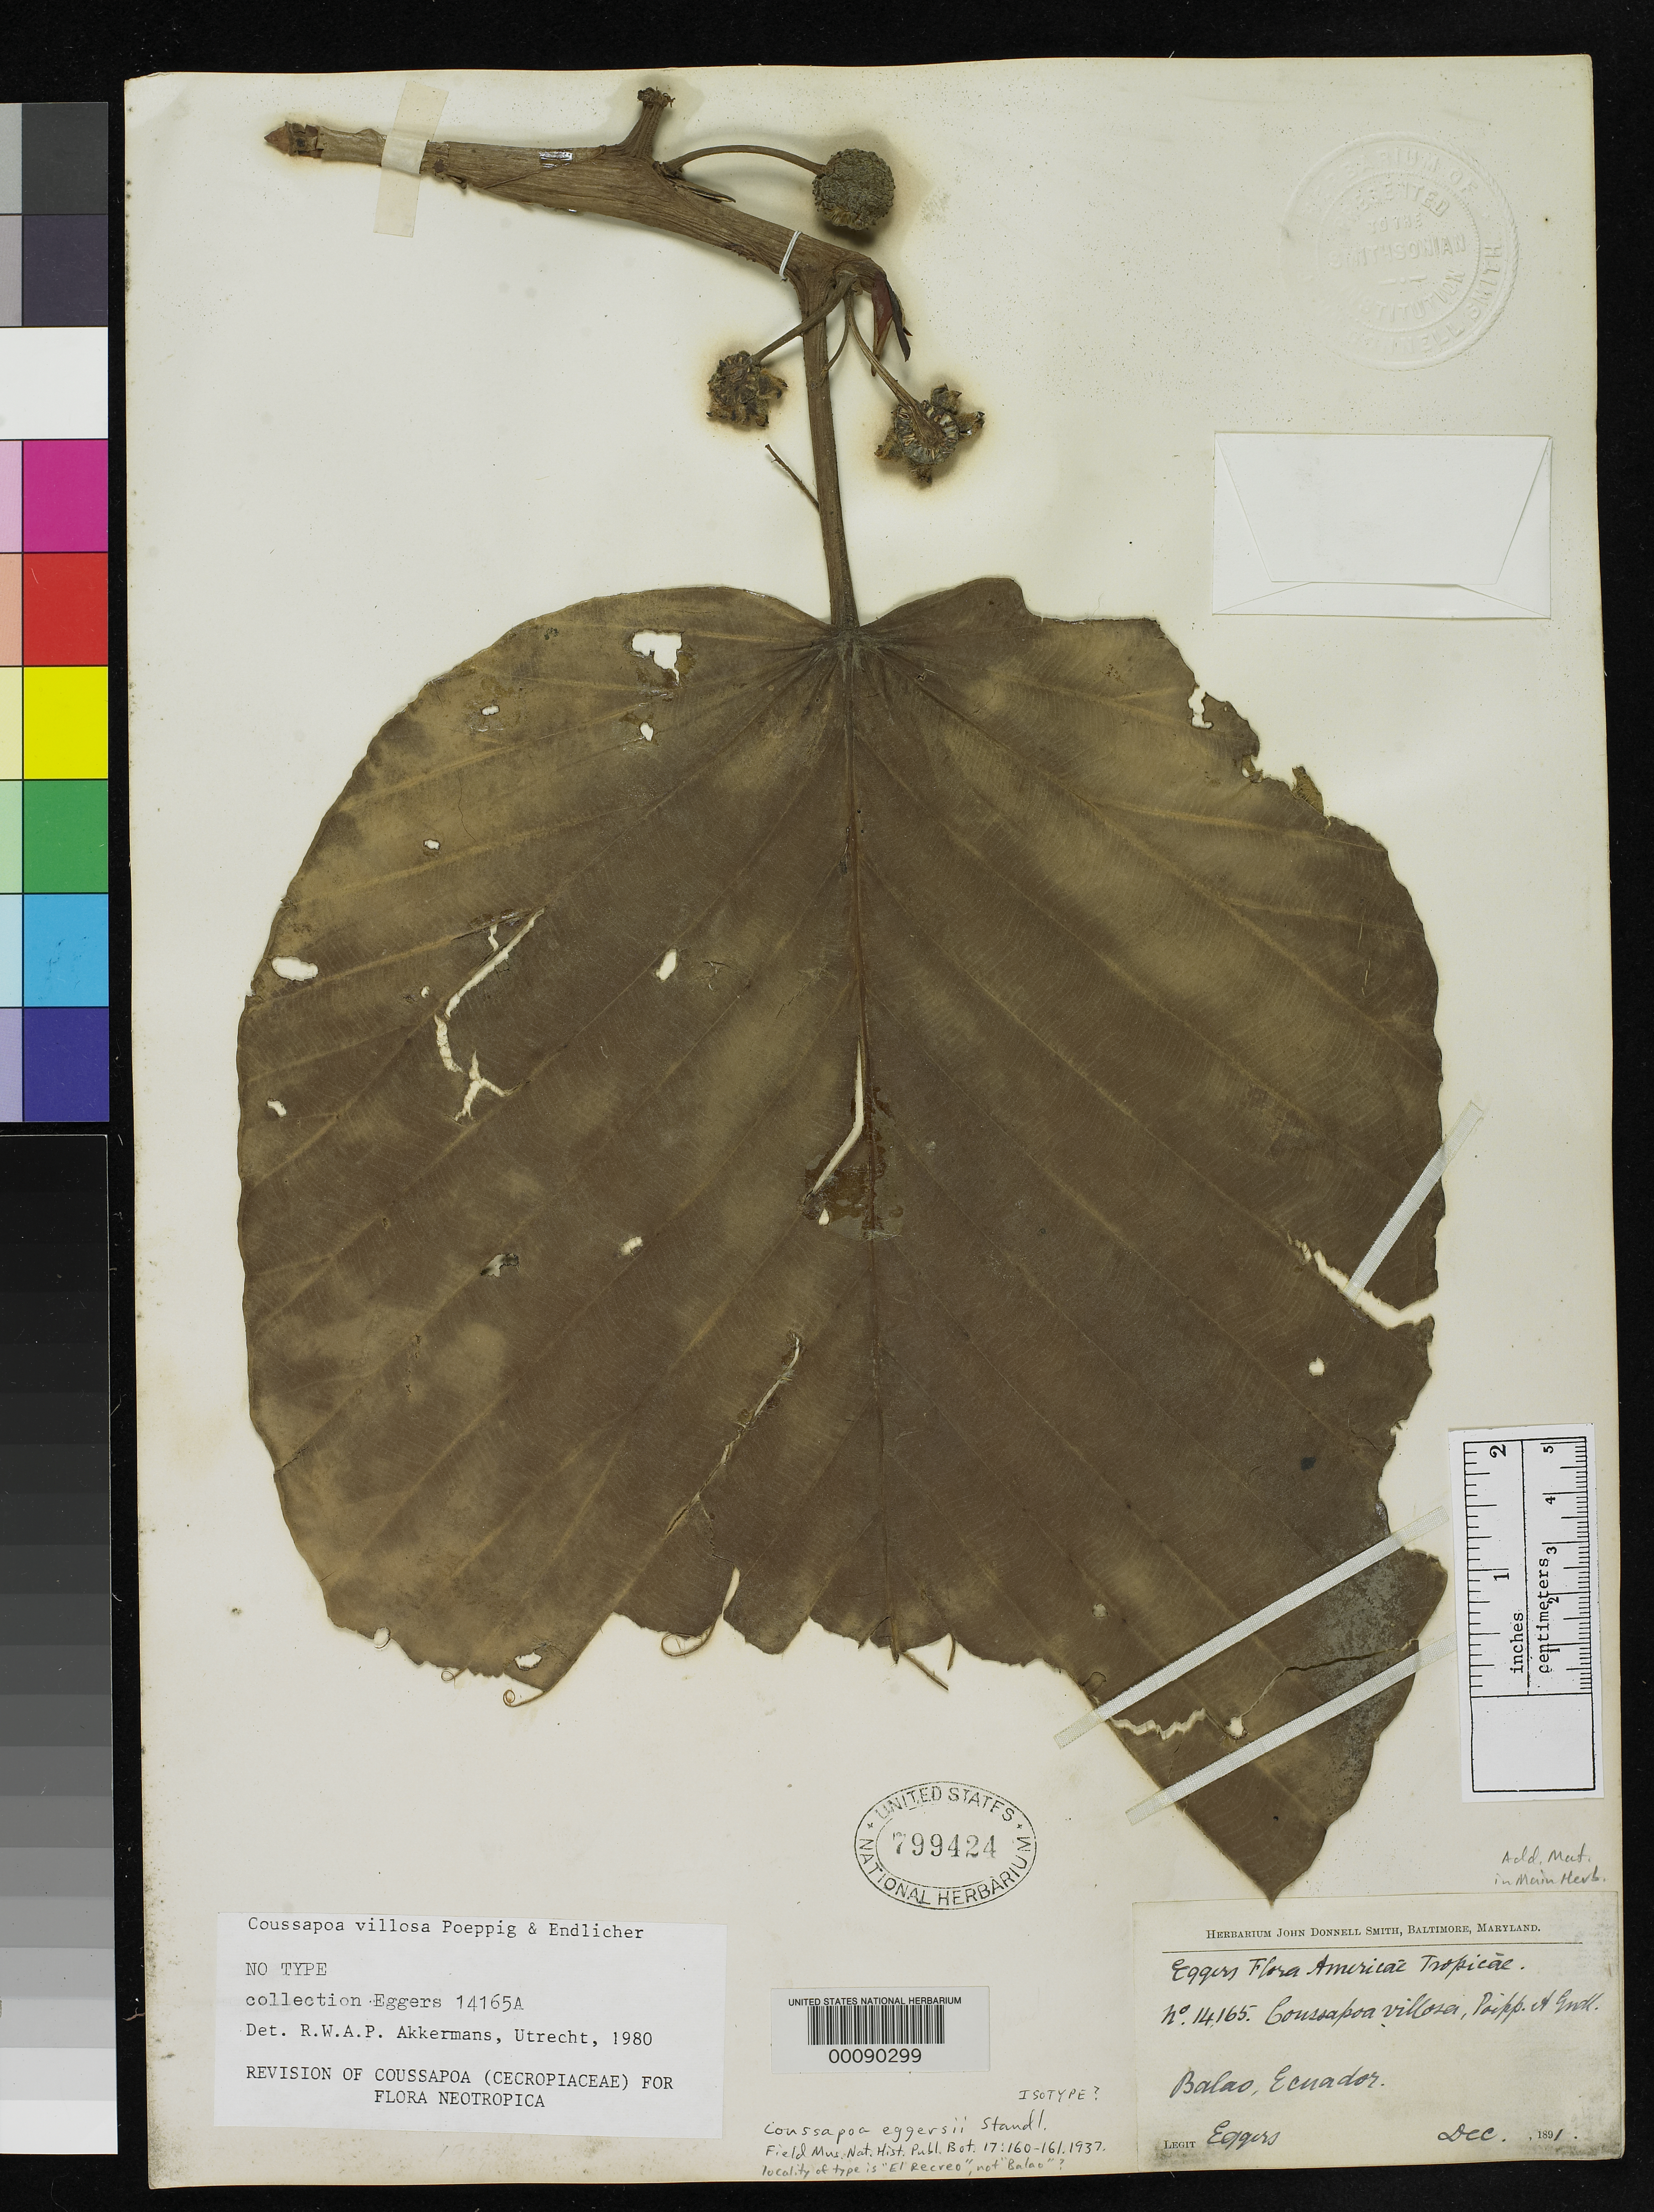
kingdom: Plantae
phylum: Tracheophyta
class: Magnoliopsida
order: Rosales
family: Urticaceae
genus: Coussapoa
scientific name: Coussapoa eggersii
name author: Standl.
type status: Isotype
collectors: H. F. A. von Eggers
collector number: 14165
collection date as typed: Dec 1891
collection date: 1891-12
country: Ecuador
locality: Balao.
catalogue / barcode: US 799424